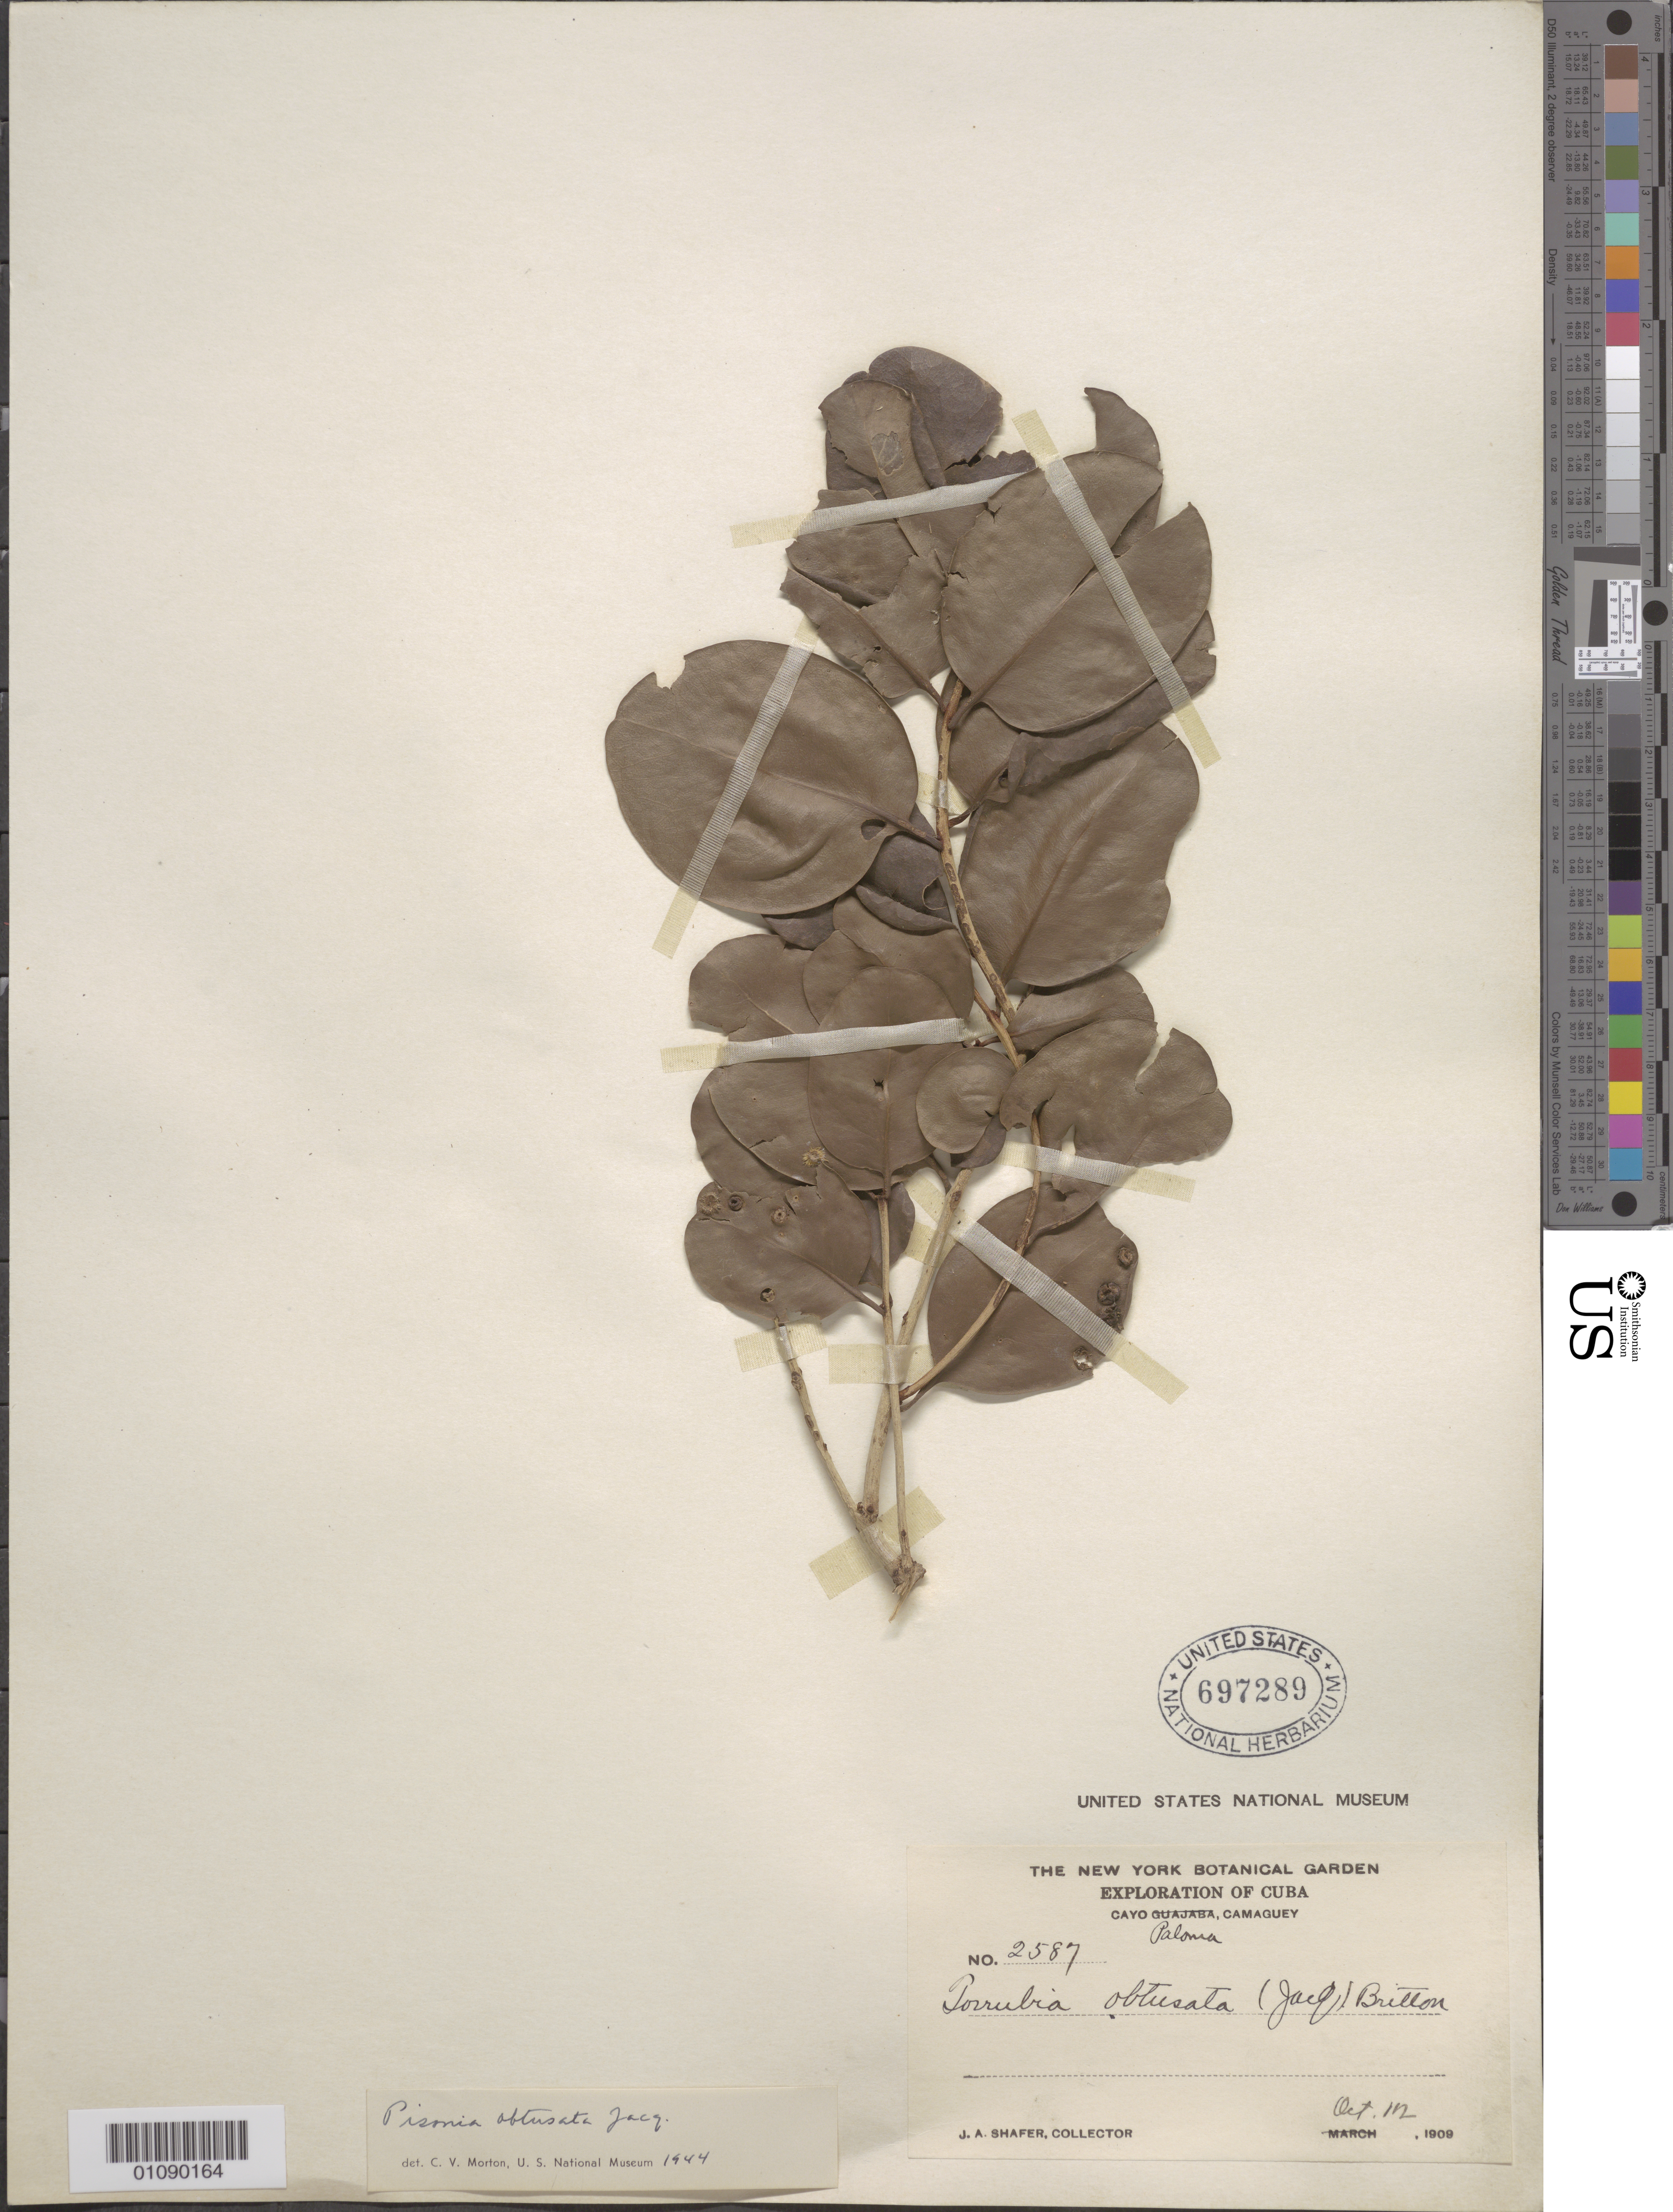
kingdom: Plantae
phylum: Tracheophyta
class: Magnoliopsida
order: Caryophyllales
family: Nyctaginaceae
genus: Guapira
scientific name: Guapira obtusata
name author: (Jacq.) Little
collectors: J. A. Shafer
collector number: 2587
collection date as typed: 12 Oct 1909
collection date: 1909-10-12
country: Cuba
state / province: Camagüey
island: Cuba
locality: Camaguey, Cayo Paloma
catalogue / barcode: US 697289